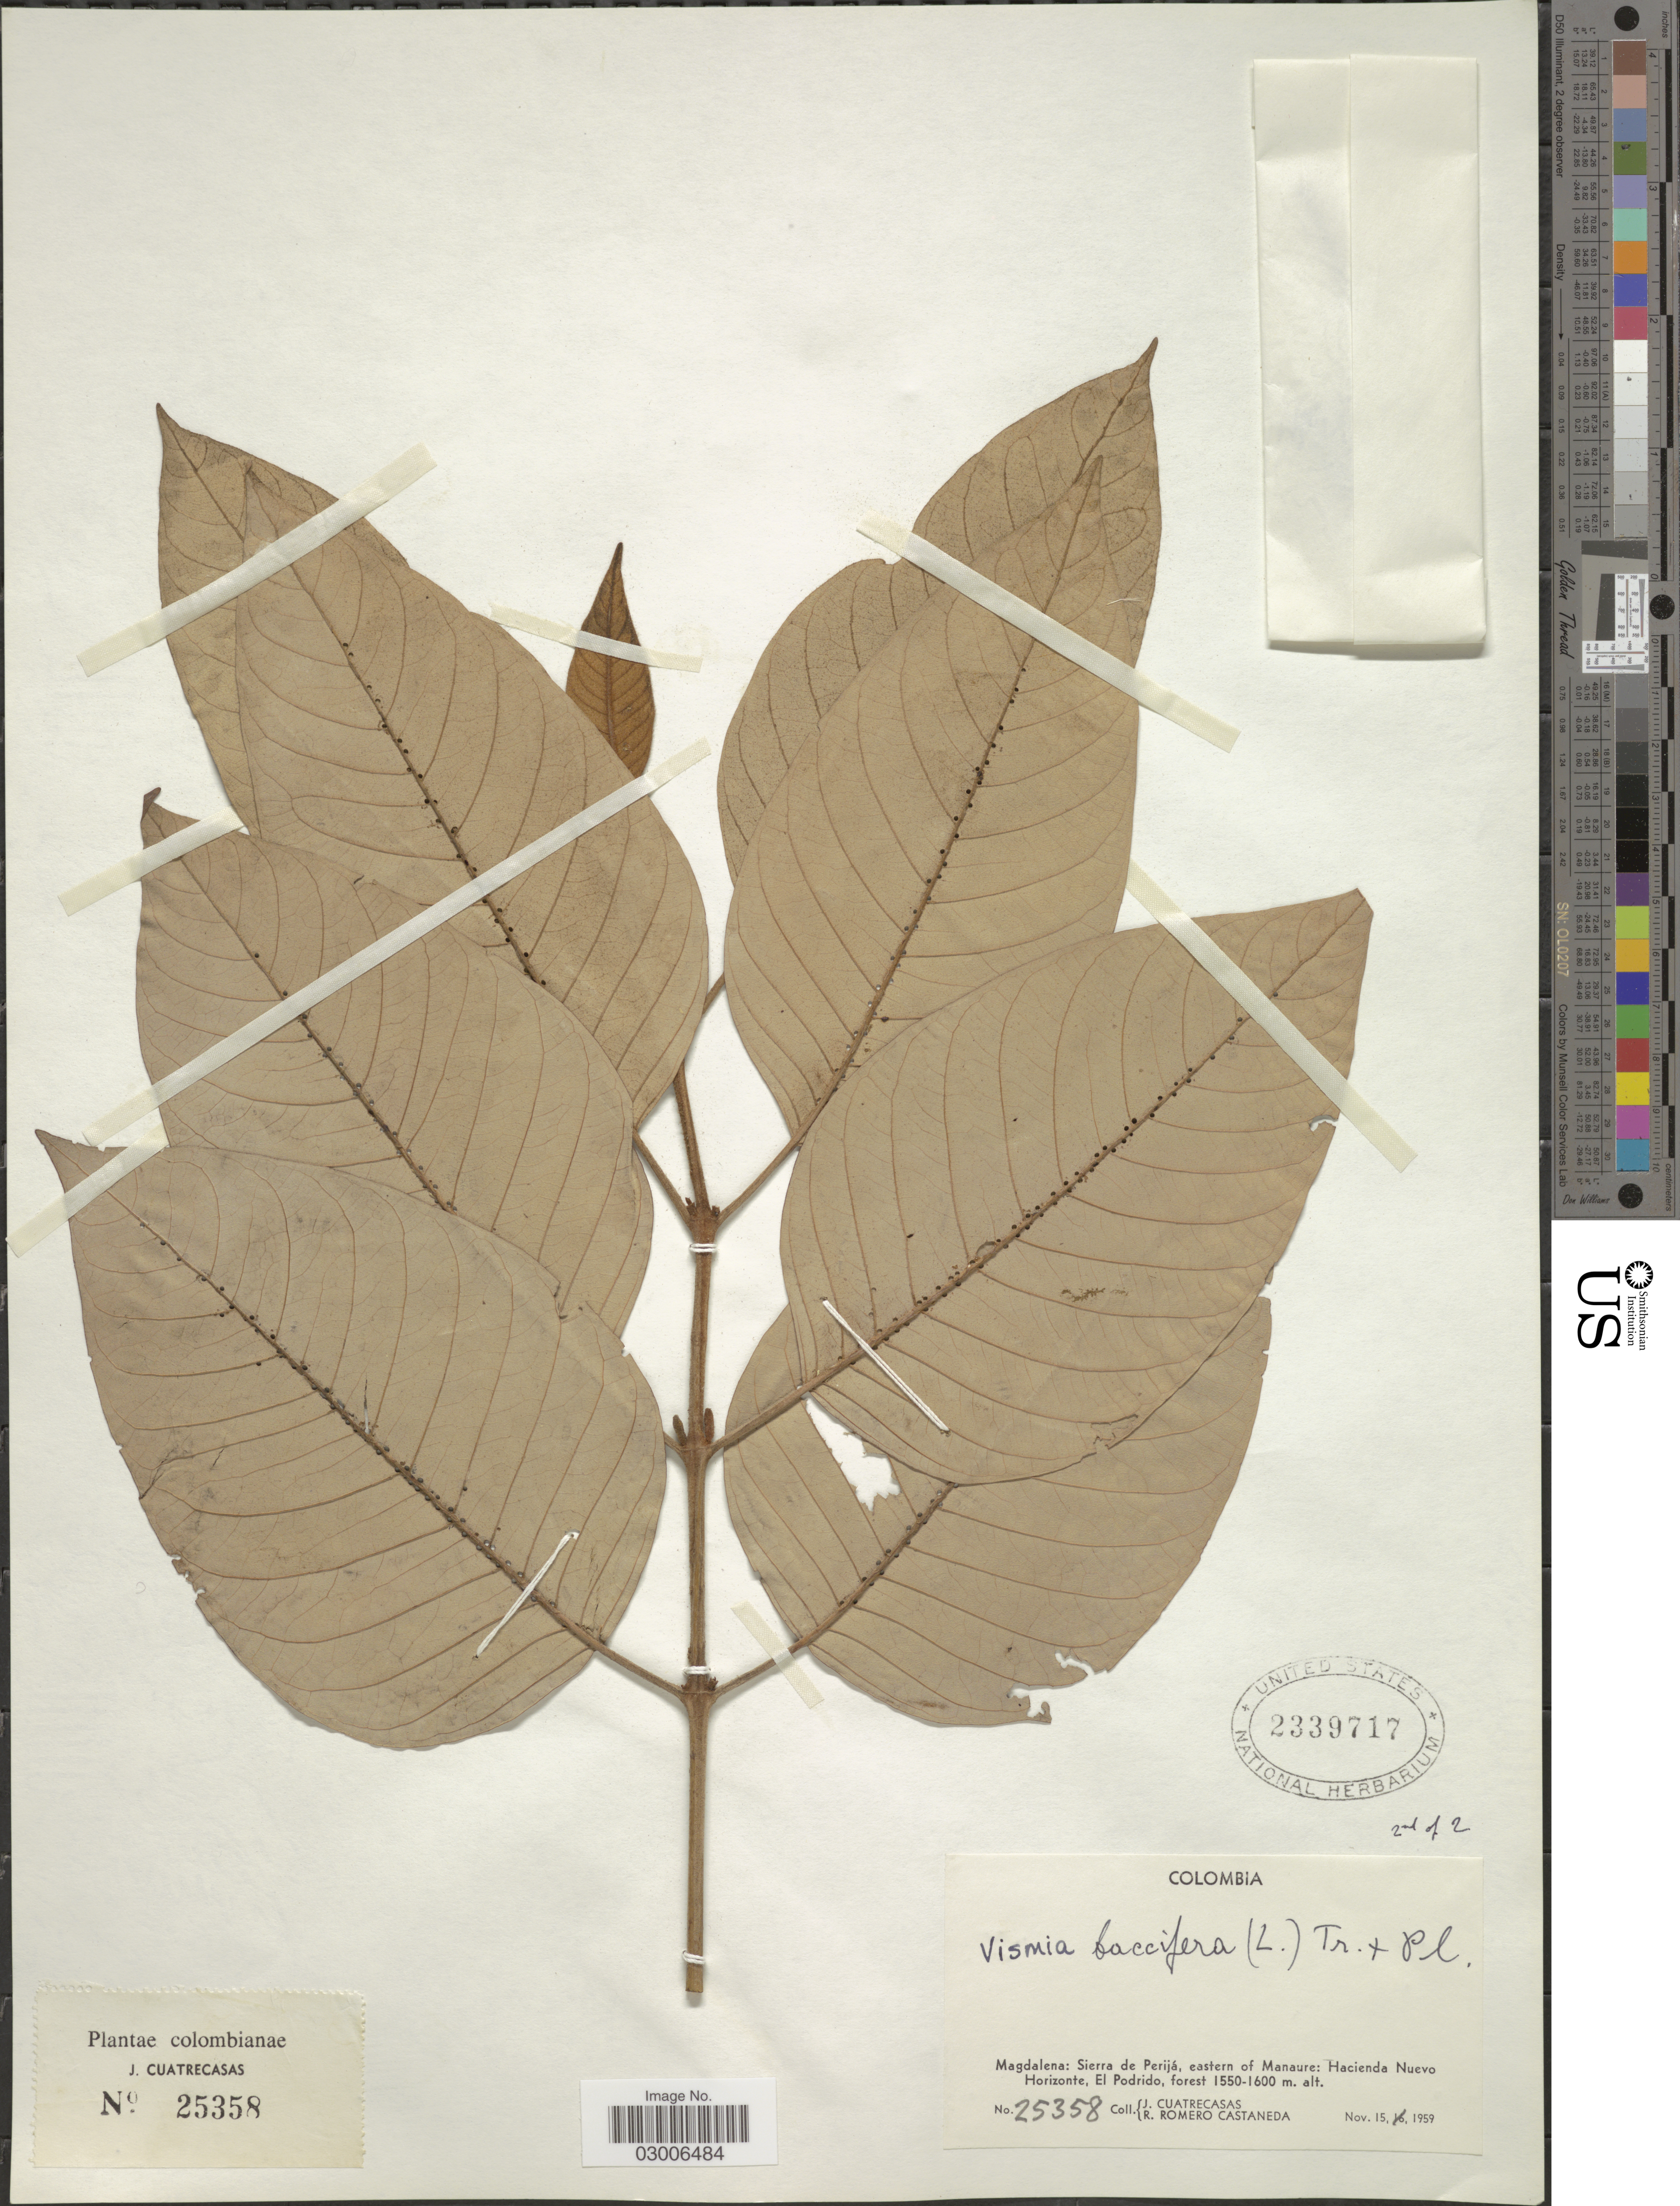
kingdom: Plantae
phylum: Tracheophyta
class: Magnoliopsida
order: Malpighiales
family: Hypericaceae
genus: Vismia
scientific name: Vismia baccifera subsp. baccifera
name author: (L.) Triana & Planch.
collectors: J. Cuatrecasas & R. Romero Castañeda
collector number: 25358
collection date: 1959-11-15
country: Colombia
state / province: Magdalena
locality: Sierra de Perijá, eastern of Manaure: Hacienda Nuevo Horizonte, El Podrido.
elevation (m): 1550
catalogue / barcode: US 2339717